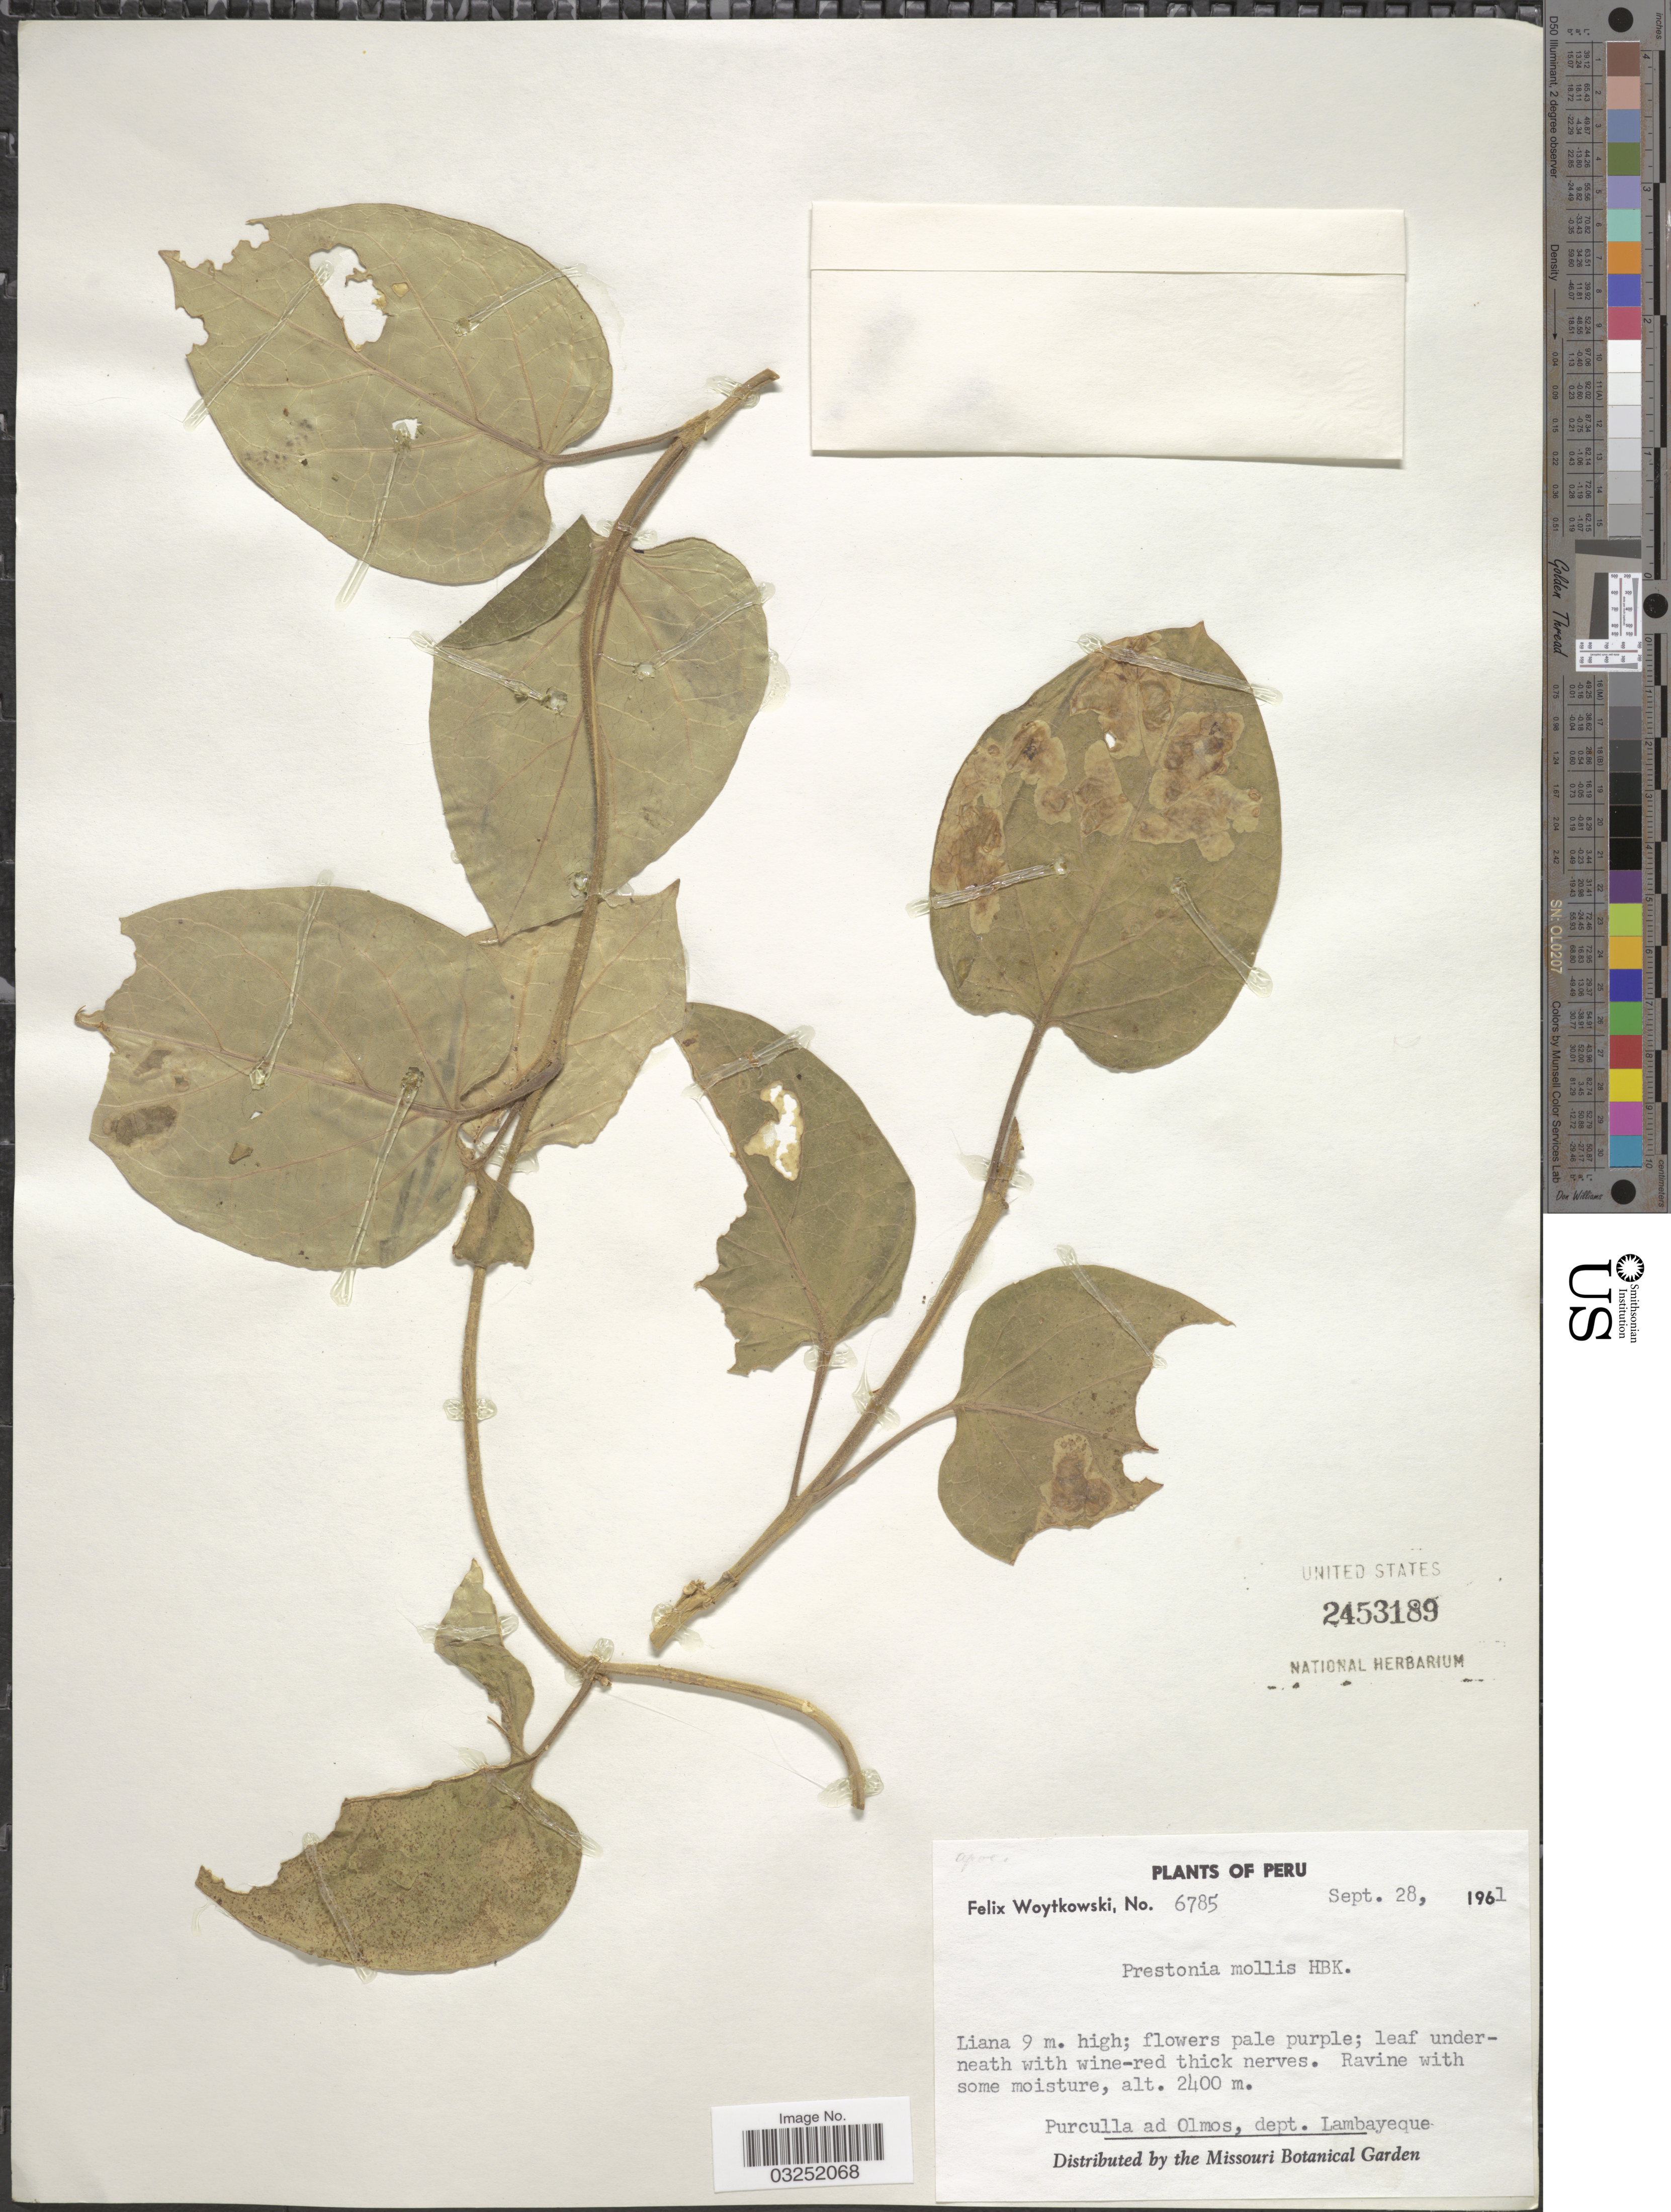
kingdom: Plantae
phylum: Tracheophyta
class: Magnoliopsida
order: Gentianales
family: Apocynaceae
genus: Prestonia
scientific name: Prestonia mollis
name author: Kunth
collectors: F. Woytkowski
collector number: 6785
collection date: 1961-09-28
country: Peru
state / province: Lambayeque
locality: Purculla ad Olmos, dept. Lambayeque.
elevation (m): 2400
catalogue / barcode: US 2453189